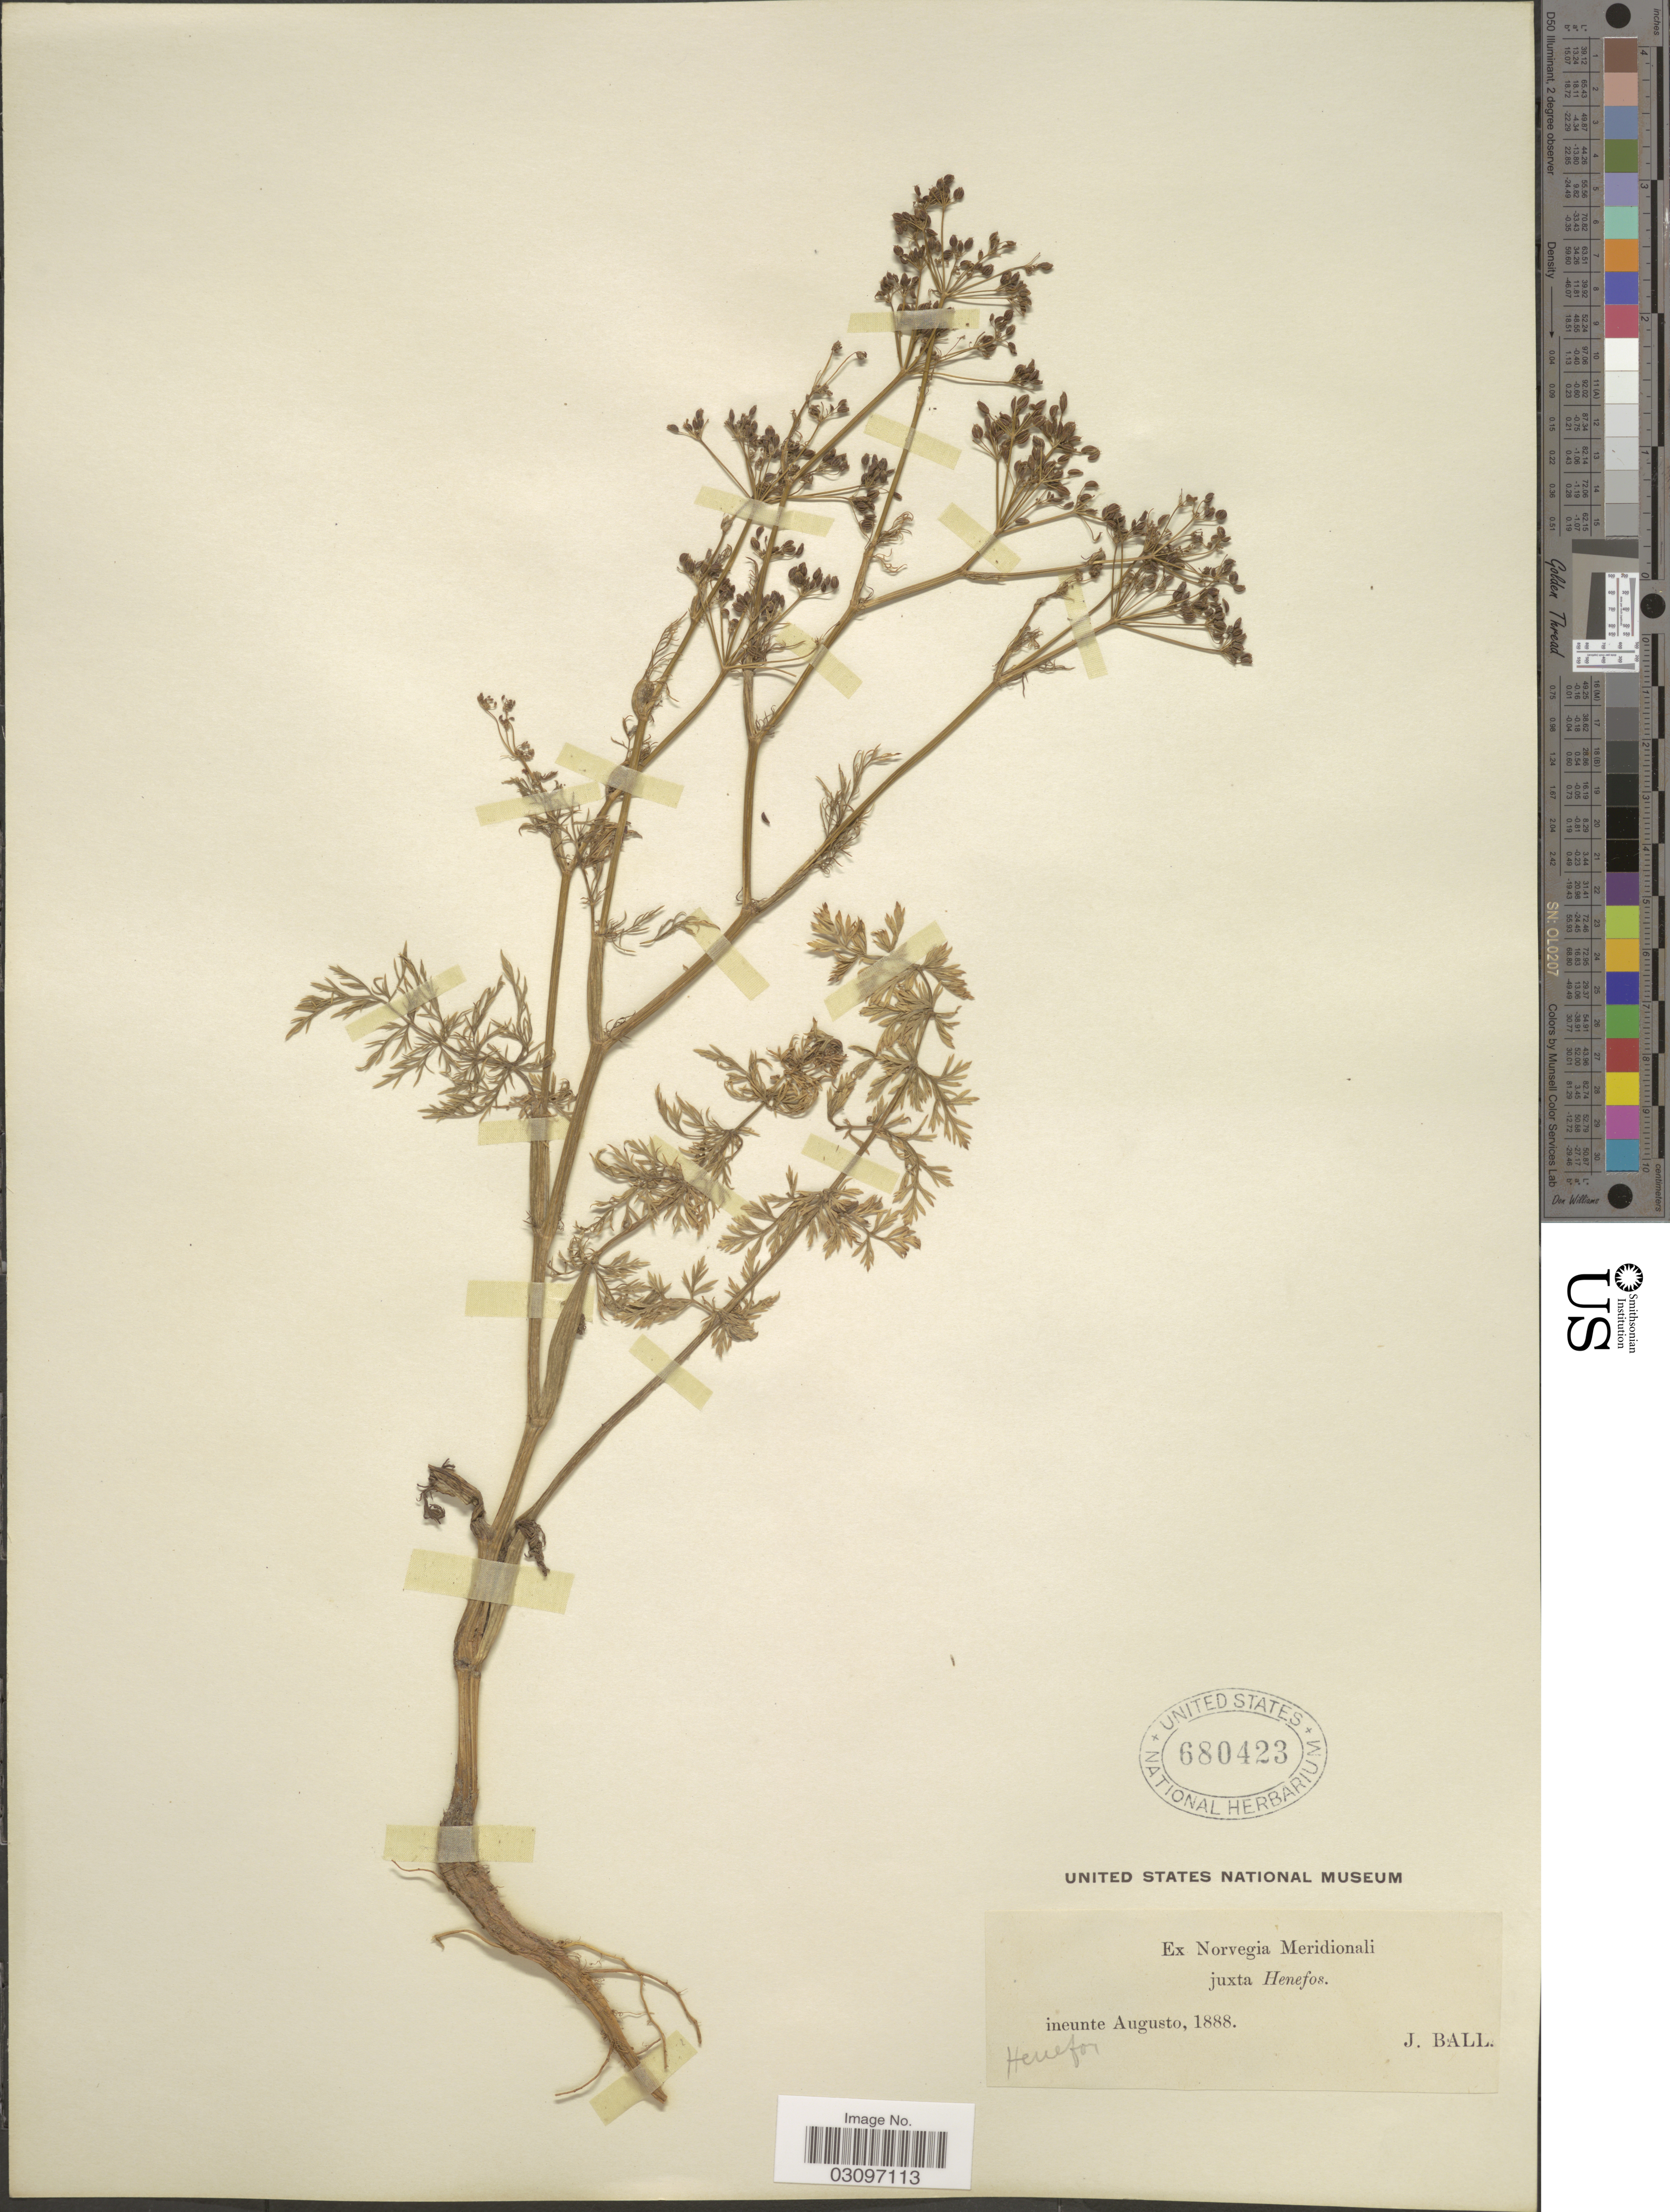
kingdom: Plantae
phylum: Tracheophyta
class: Magnoliopsida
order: Apiales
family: Apiaceae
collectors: J. Ball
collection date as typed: ineunte Augusto, 1888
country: Norway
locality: Ex Norvegia Meridionali juxta Henefos.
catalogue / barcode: US 680423